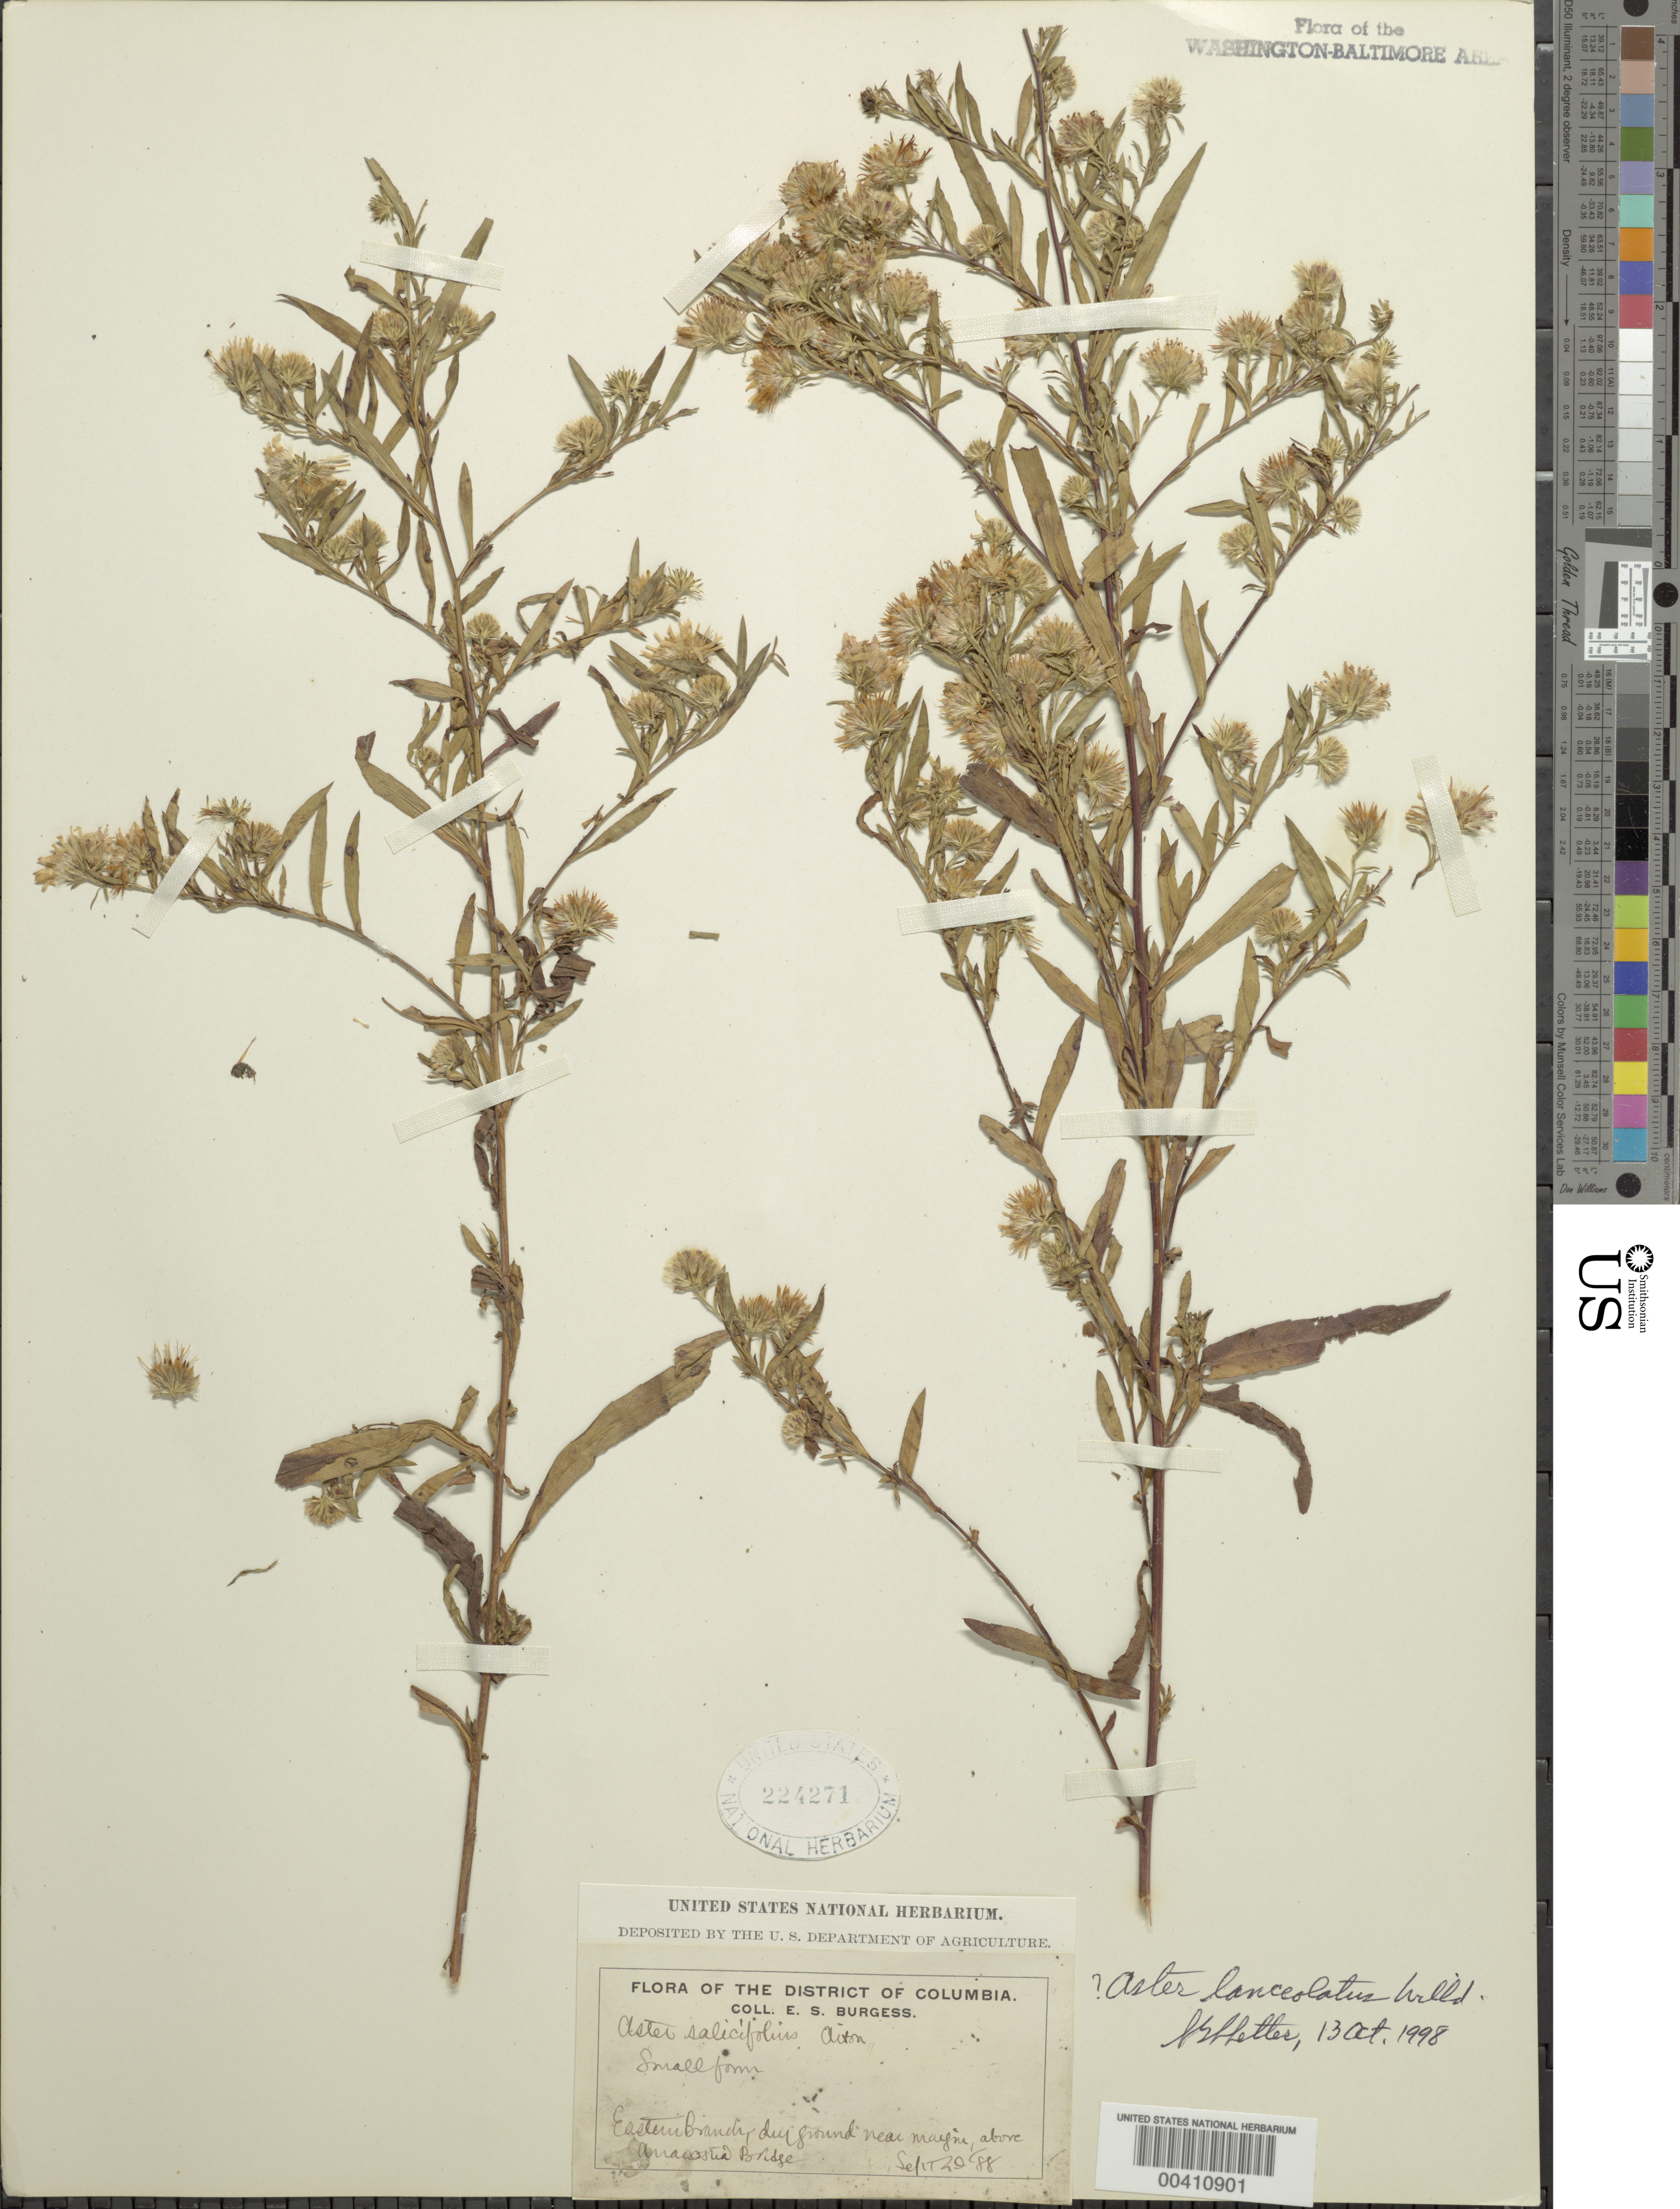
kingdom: Plantae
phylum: Tracheophyta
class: Magnoliopsida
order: Asterales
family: Asteraceae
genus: Symphyotrichum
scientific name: Symphyotrichum lanceolatum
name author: (Willd.) G.L. Nesom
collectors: E. Burgess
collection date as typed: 29 Sep 1888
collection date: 1888-09-29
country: United States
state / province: District of Columbia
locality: Eastern Branch above Anacostia Bridge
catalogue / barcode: US 224271